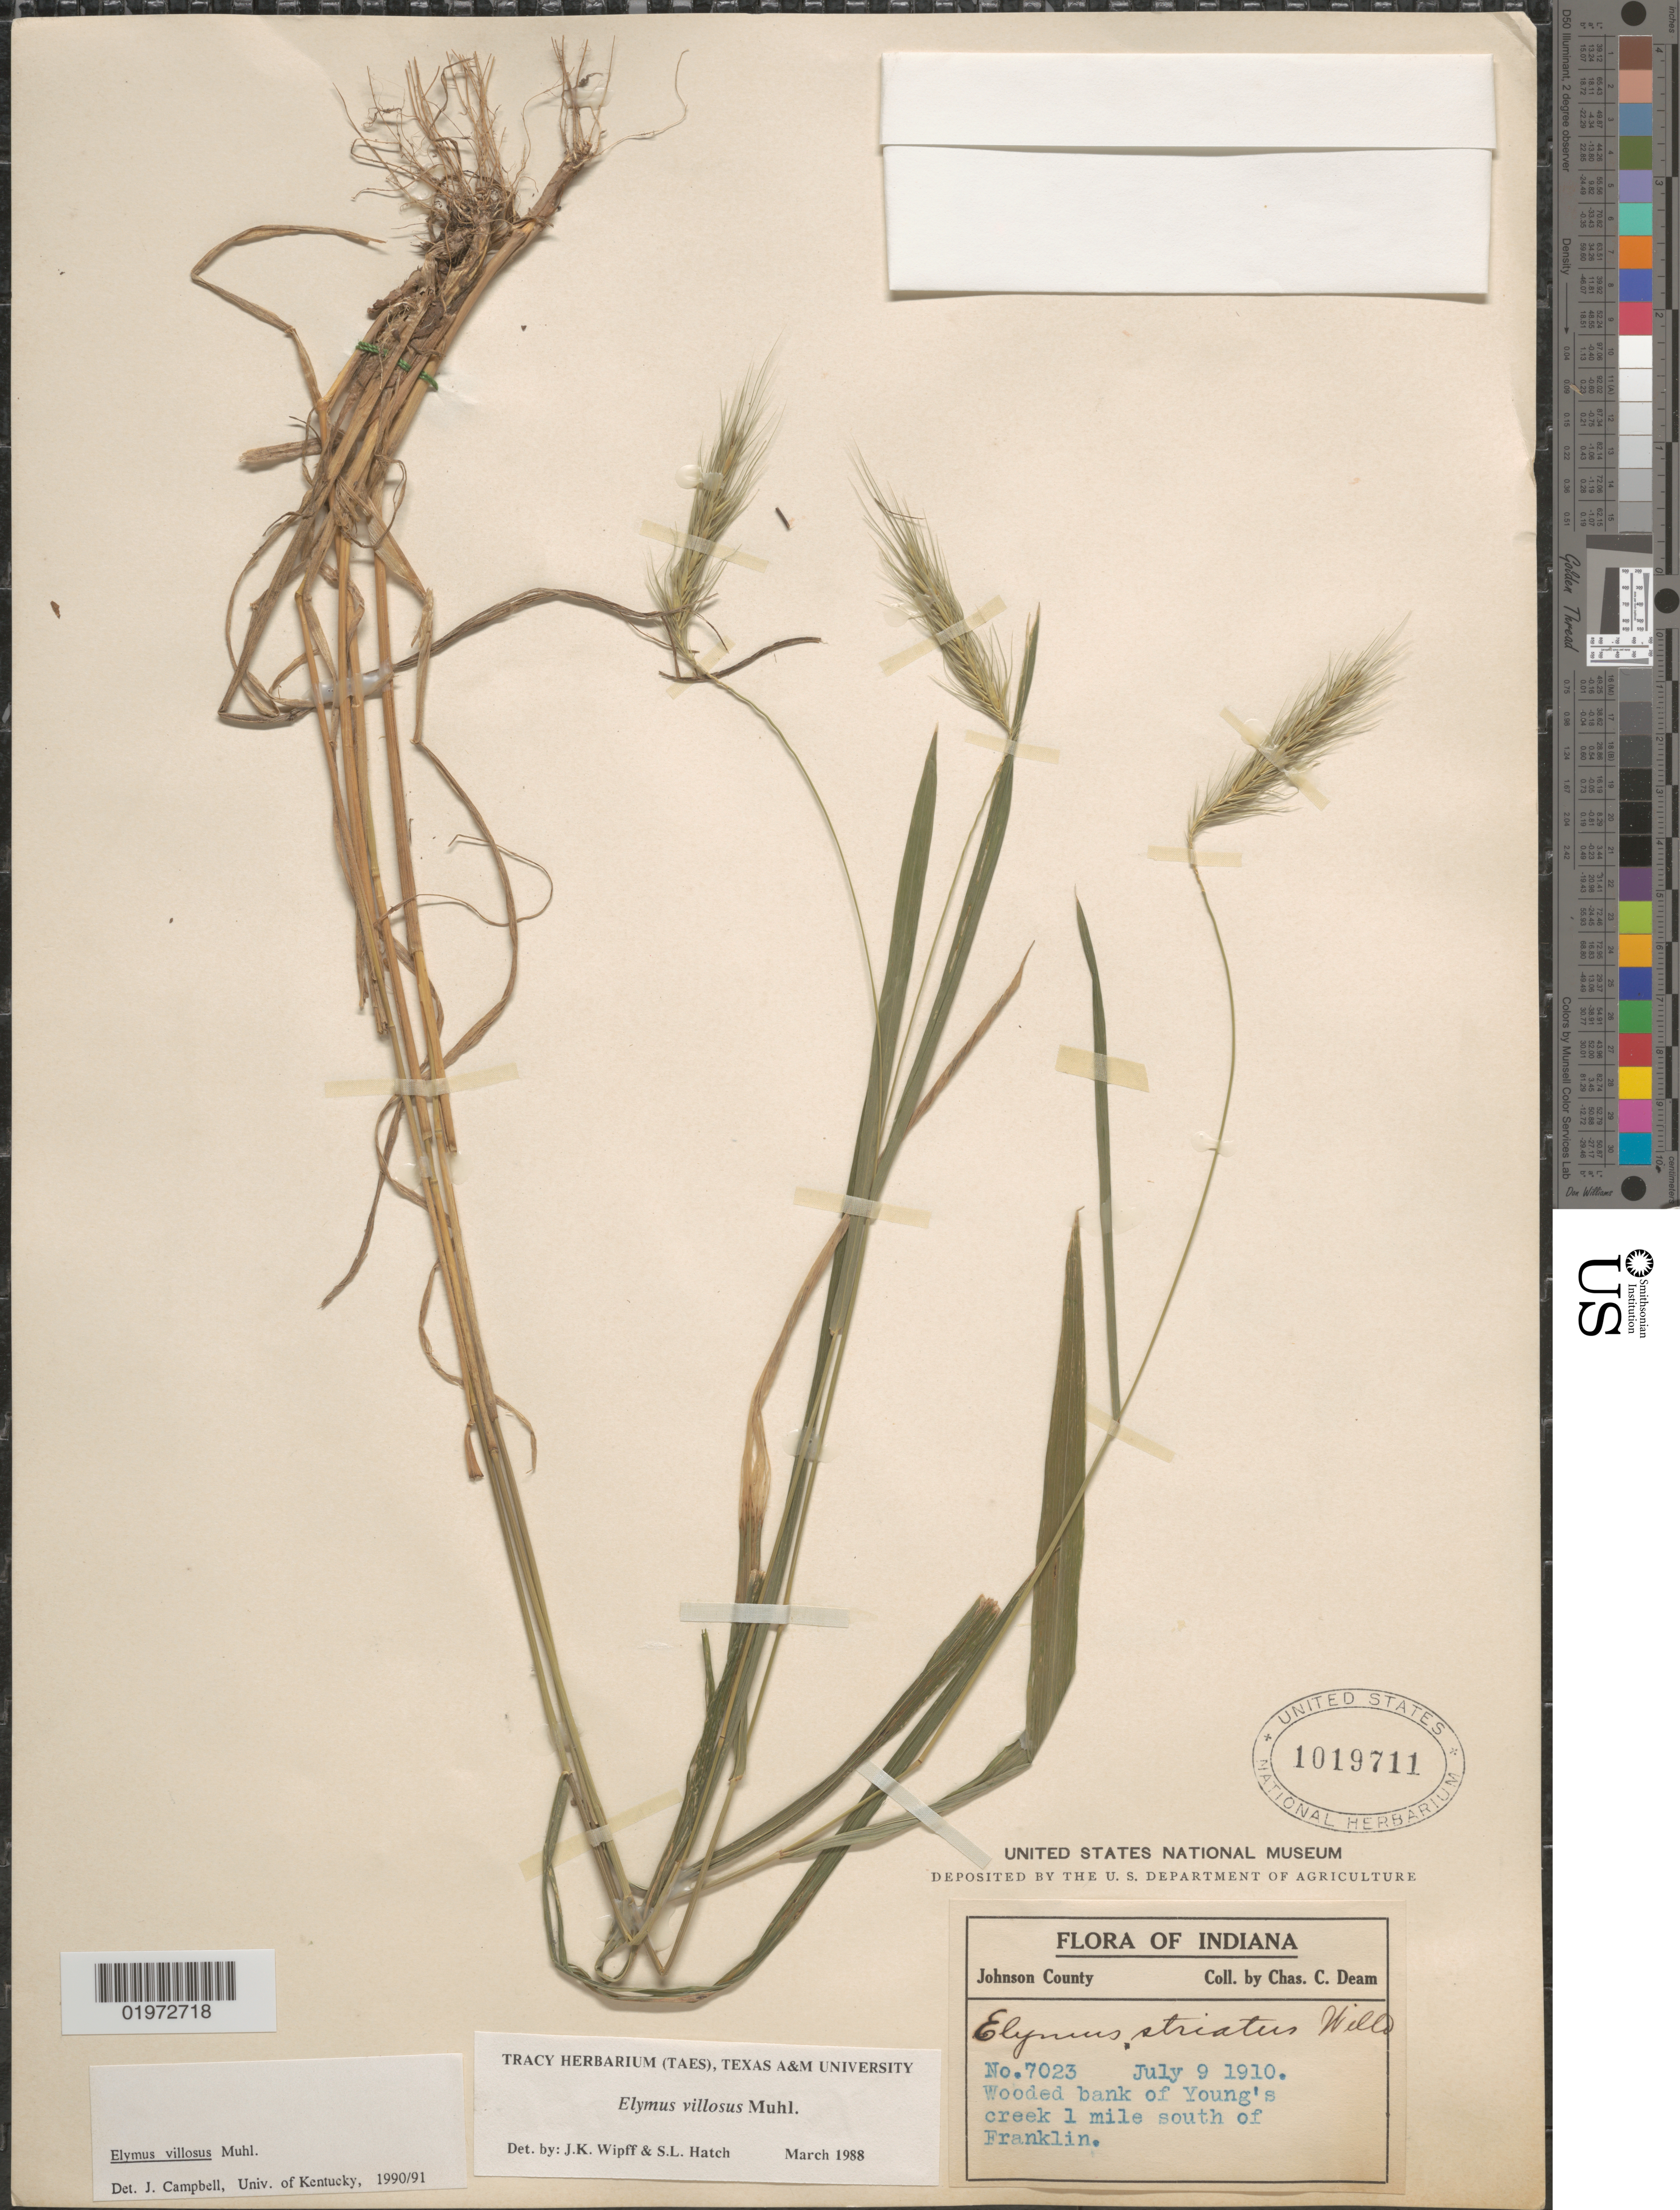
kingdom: Plantae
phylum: Tracheophyta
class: Liliopsida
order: Poales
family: Poaceae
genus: Elymus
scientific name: Elymus villosus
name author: Muhl. ex Willd.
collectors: C. C. Deam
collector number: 7023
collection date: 1910-07-09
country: United States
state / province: Indiana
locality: Johnson County. Wooded bank of Young's creek 1 mile south of Franklin.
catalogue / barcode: US 1019711